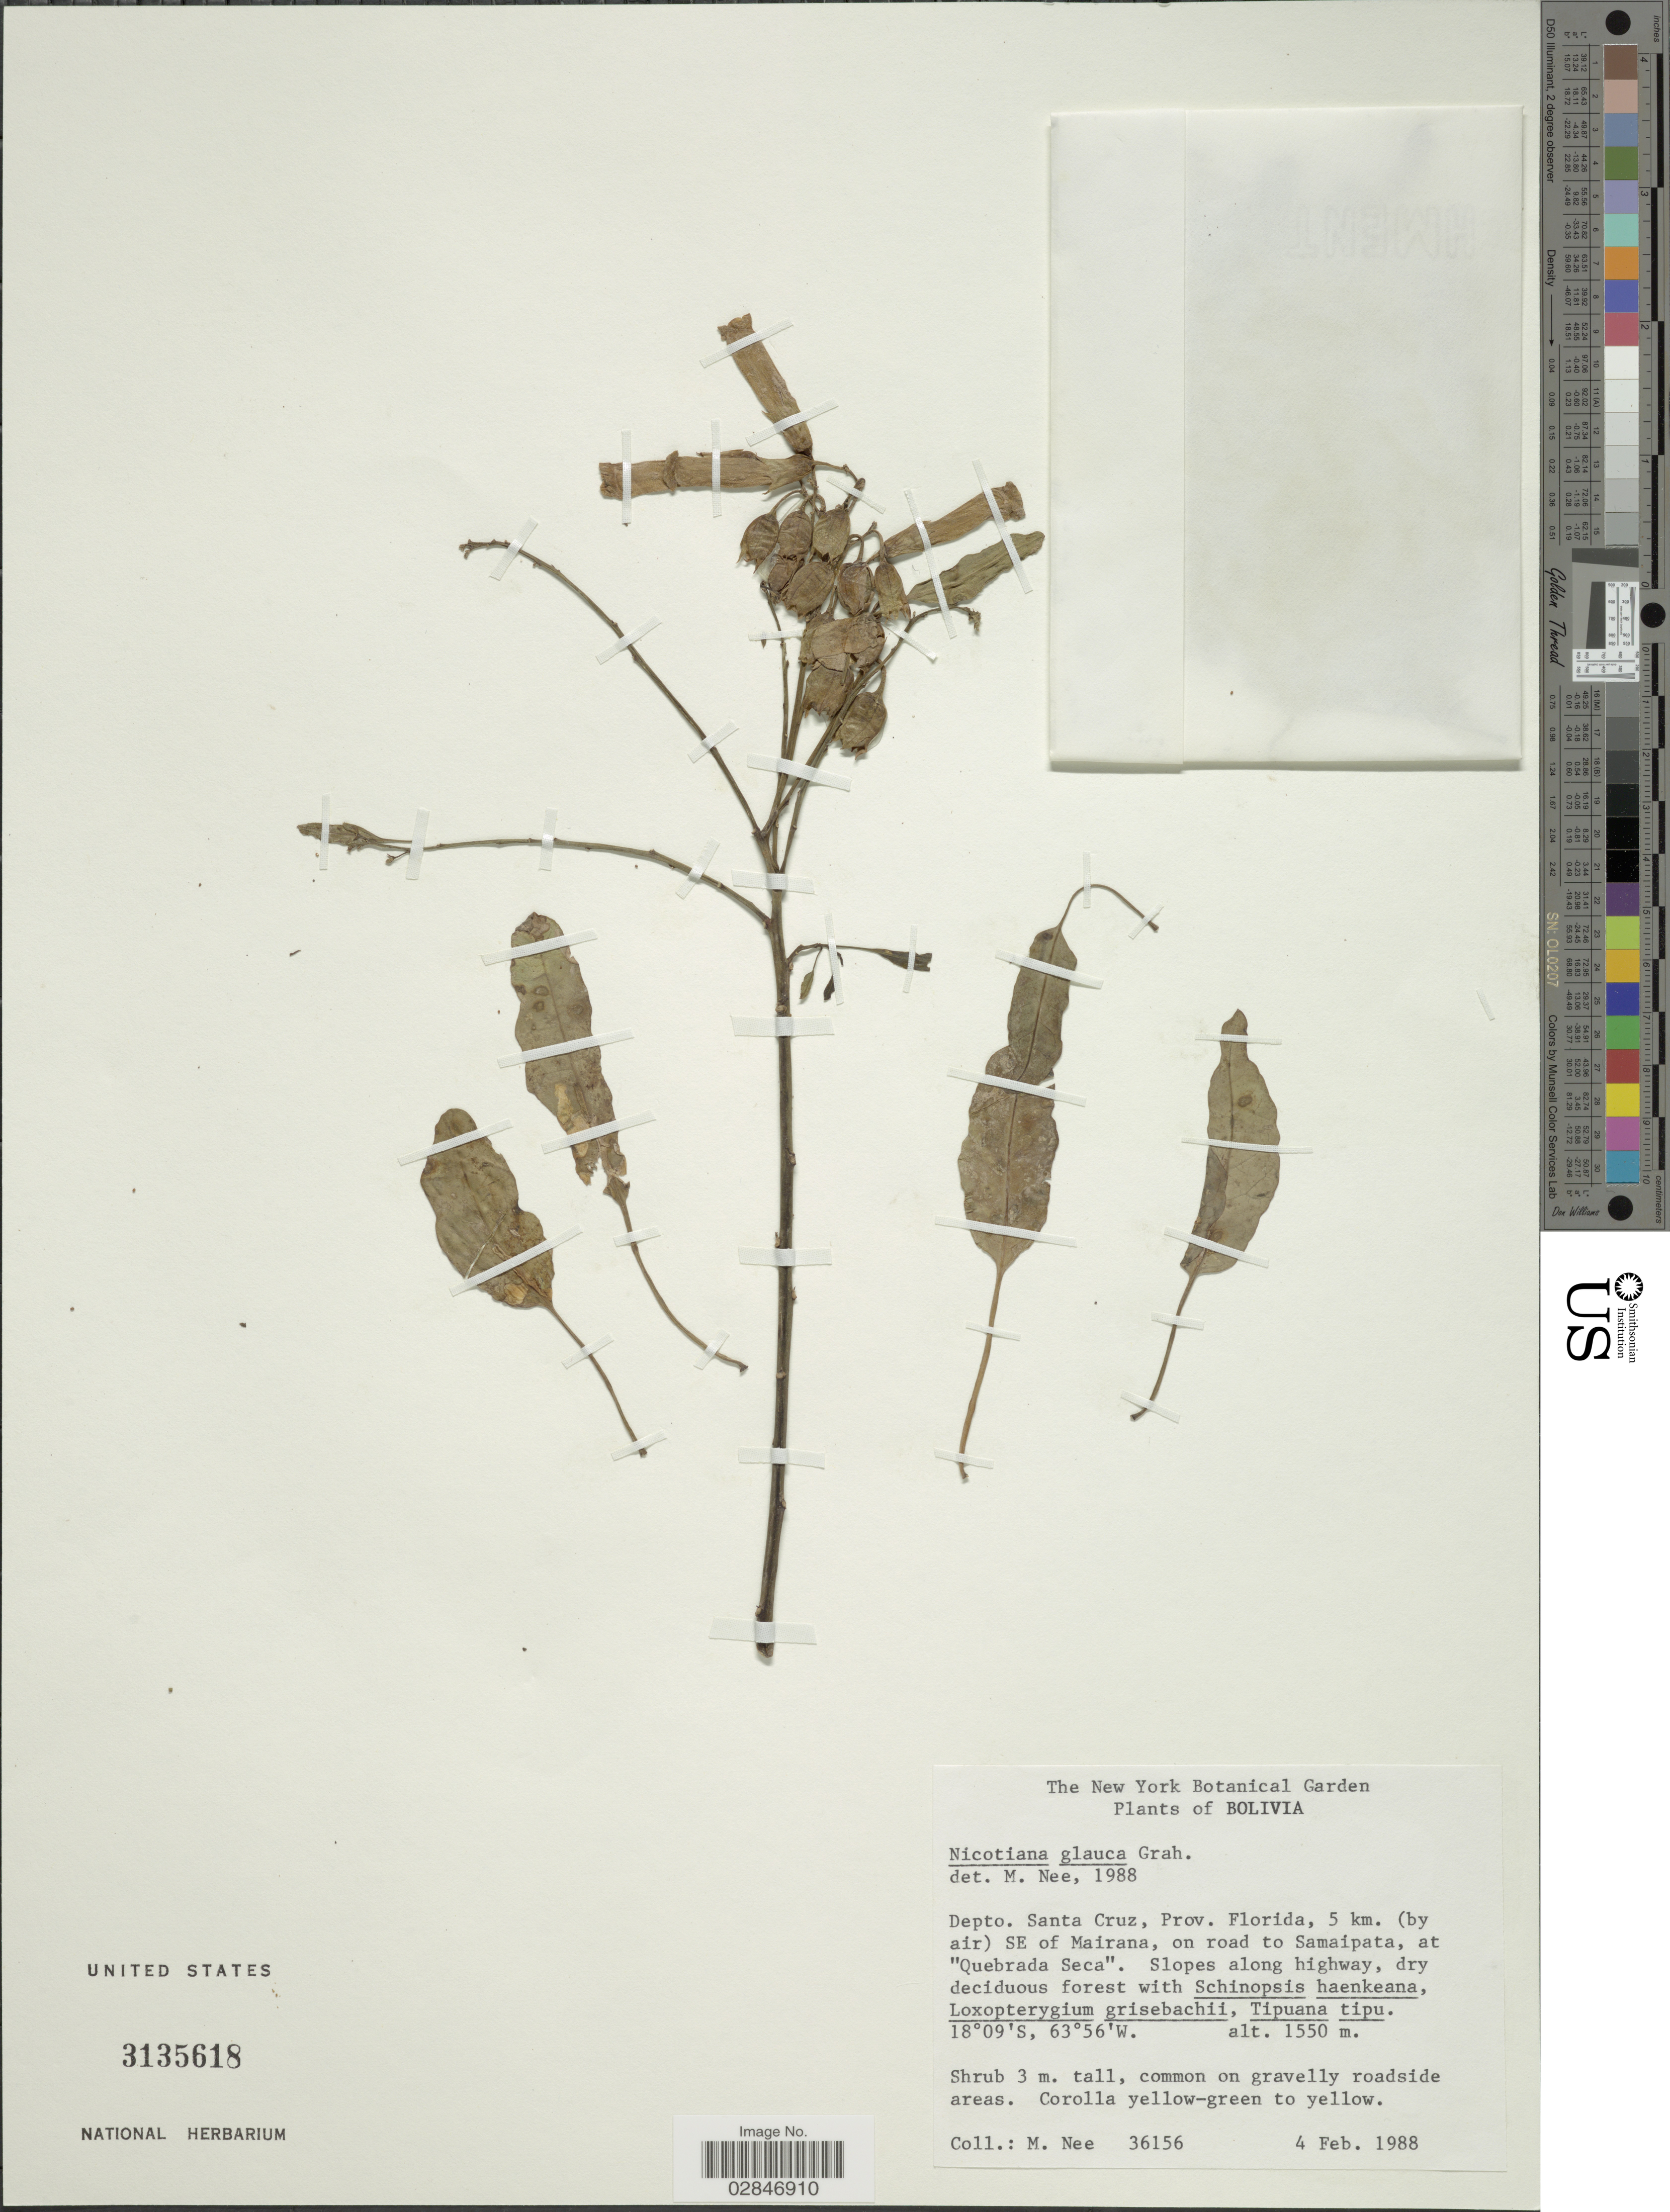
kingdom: Plantae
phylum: Tracheophyta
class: Magnoliopsida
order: Solanales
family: Solanaceae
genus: Nicotiana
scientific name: Nicotiana glauca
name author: Graham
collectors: M. Nee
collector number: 36156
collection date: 1988-02-04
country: Bolivia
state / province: Santa Cruz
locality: Depto. Santa Cruz, Prov. Florida, 5 km. (by air) SE of Mairana, on road to Samaipata, at "Quebrada Seca".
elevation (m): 1550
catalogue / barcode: US 3135618